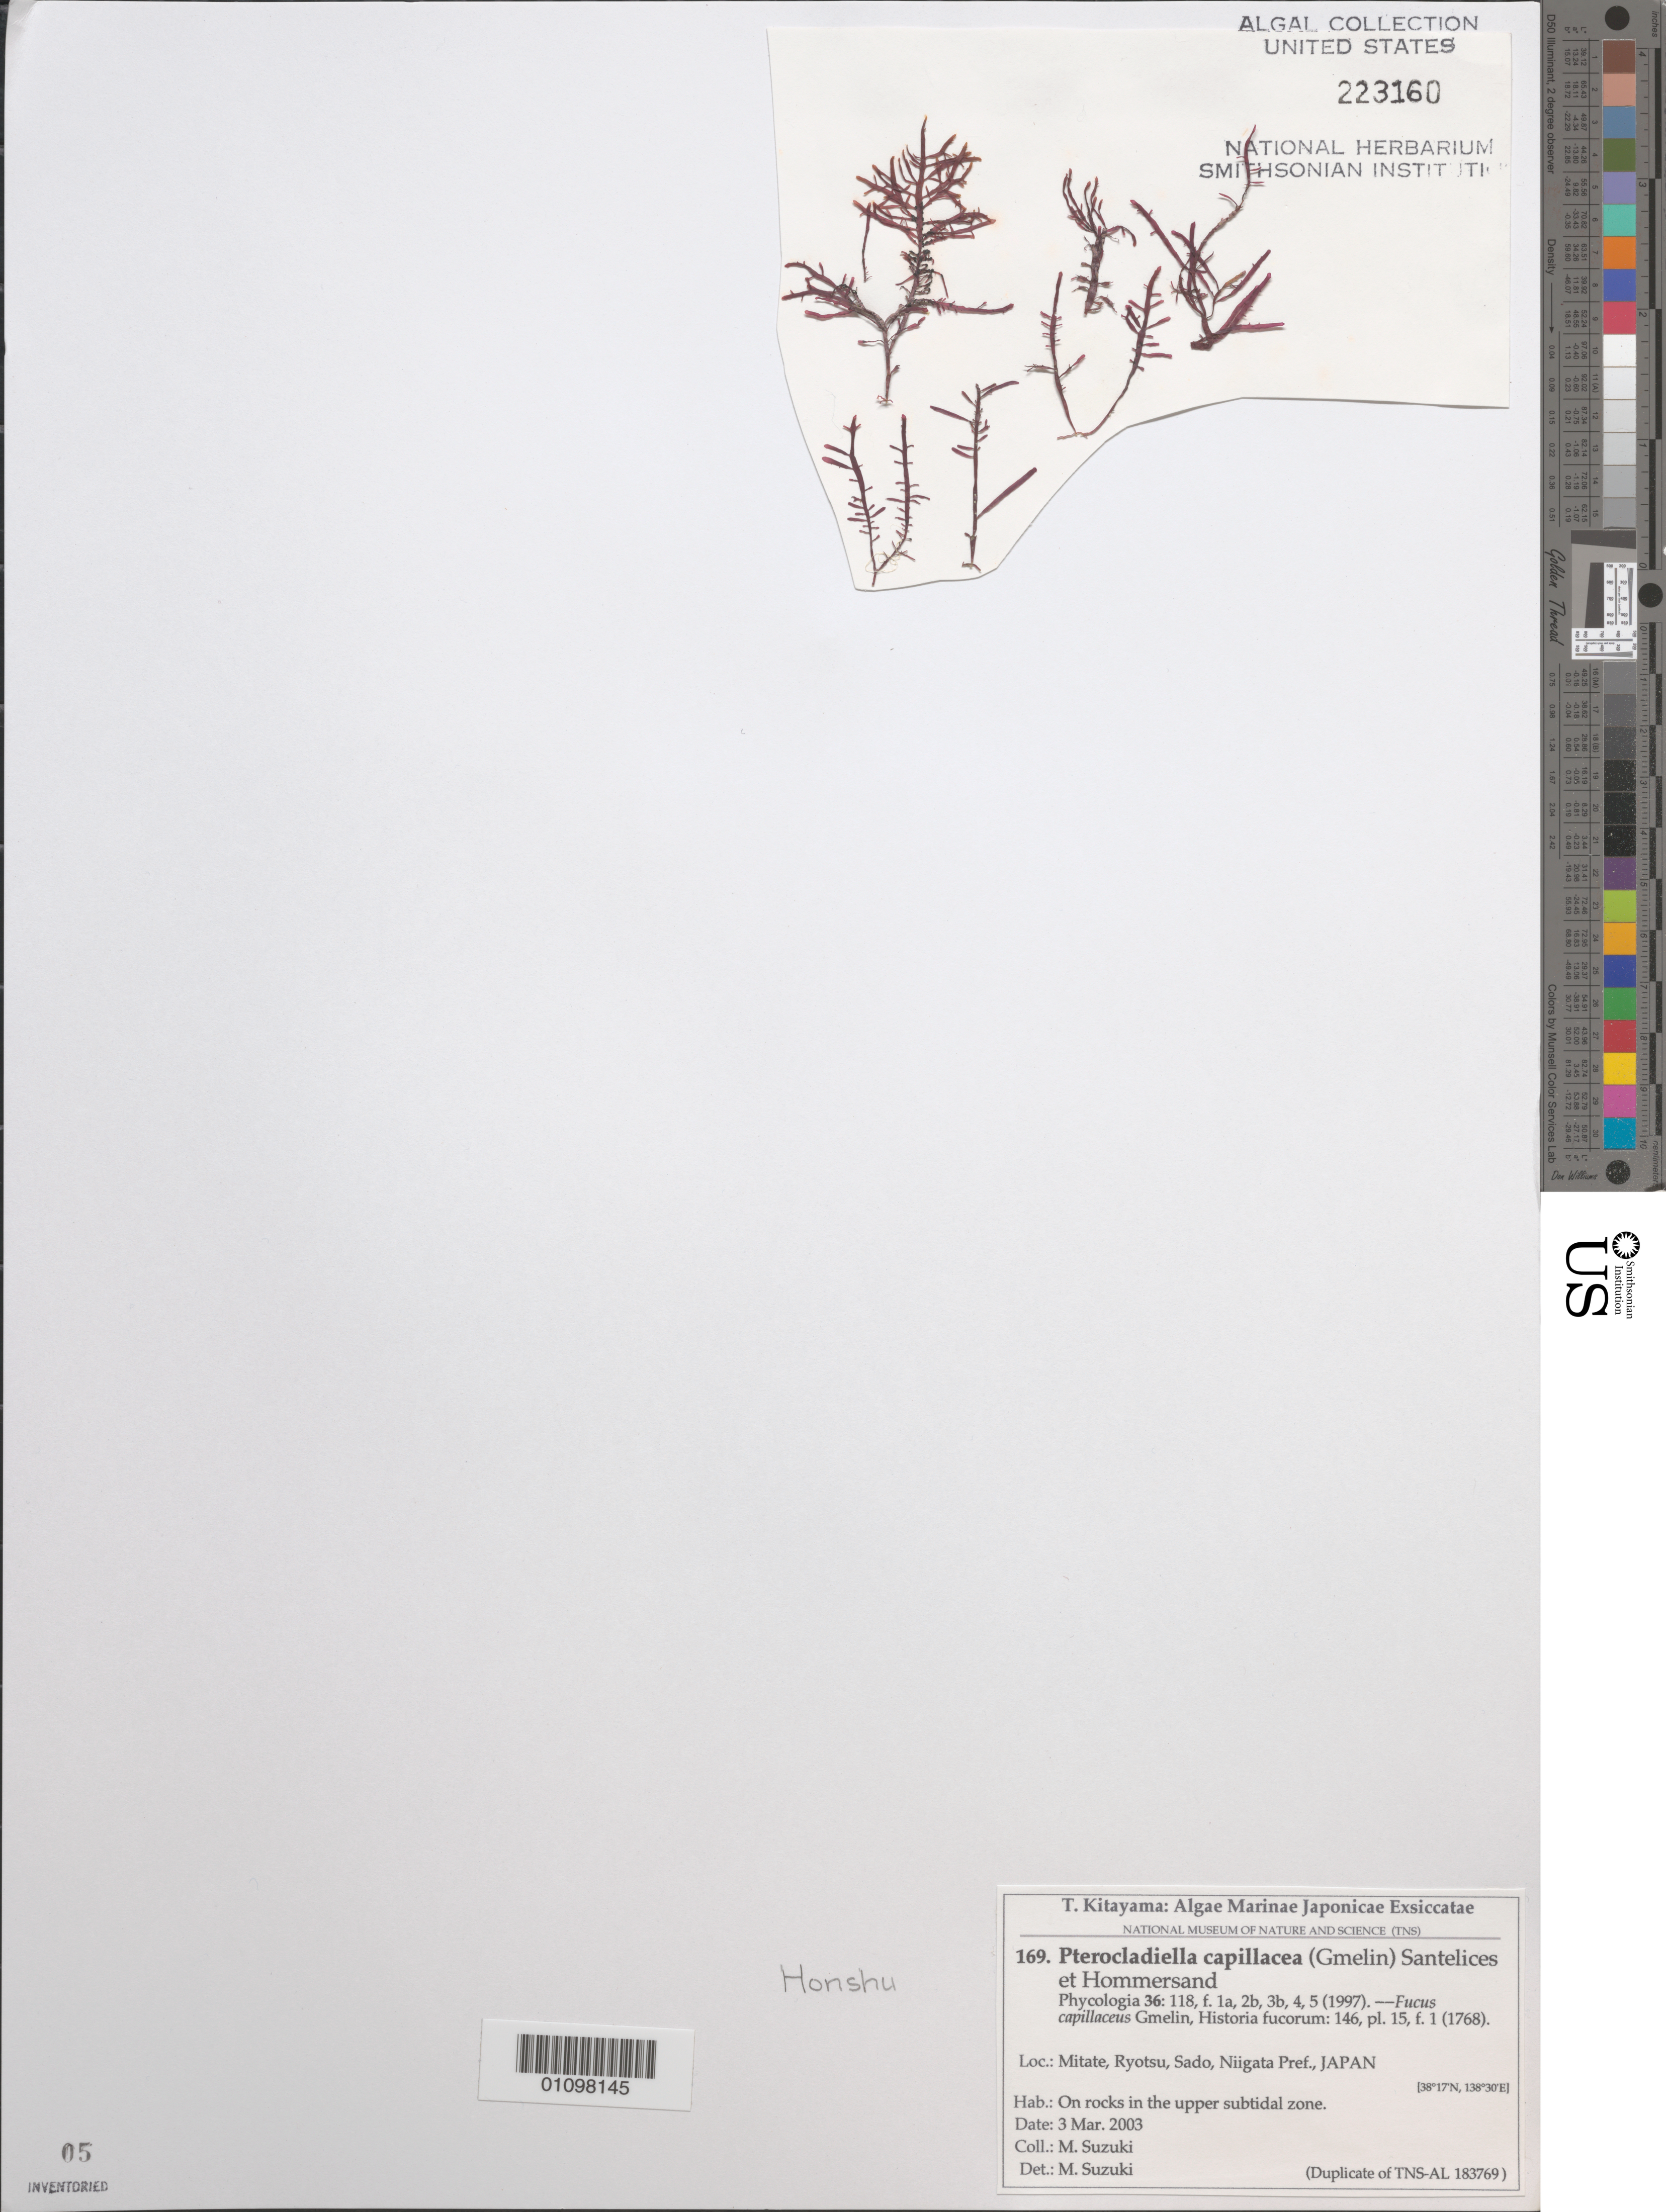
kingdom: Plantae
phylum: Rhodophyta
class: Florideophyceae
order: Gelidiales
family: Pterocladiaceae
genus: Pterocladiella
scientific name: Pterocladiella capillacea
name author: (S.G. Gmel.) Santelices & Hommers.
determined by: Suzuki, M.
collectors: M. Suzuki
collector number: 169 & TNS-AL 183769 Duplicate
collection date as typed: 03 Mar 2003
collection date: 2003-03-03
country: Japan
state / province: Niigata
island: Honshu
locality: Mitate, Ryotsu, Sado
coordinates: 38 17'N, 138 30'E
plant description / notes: Kitayama, T., Algae Marinae Japonicae Exsiccatae, Fasc. VII (Nos. 151-175)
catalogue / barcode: US 223160